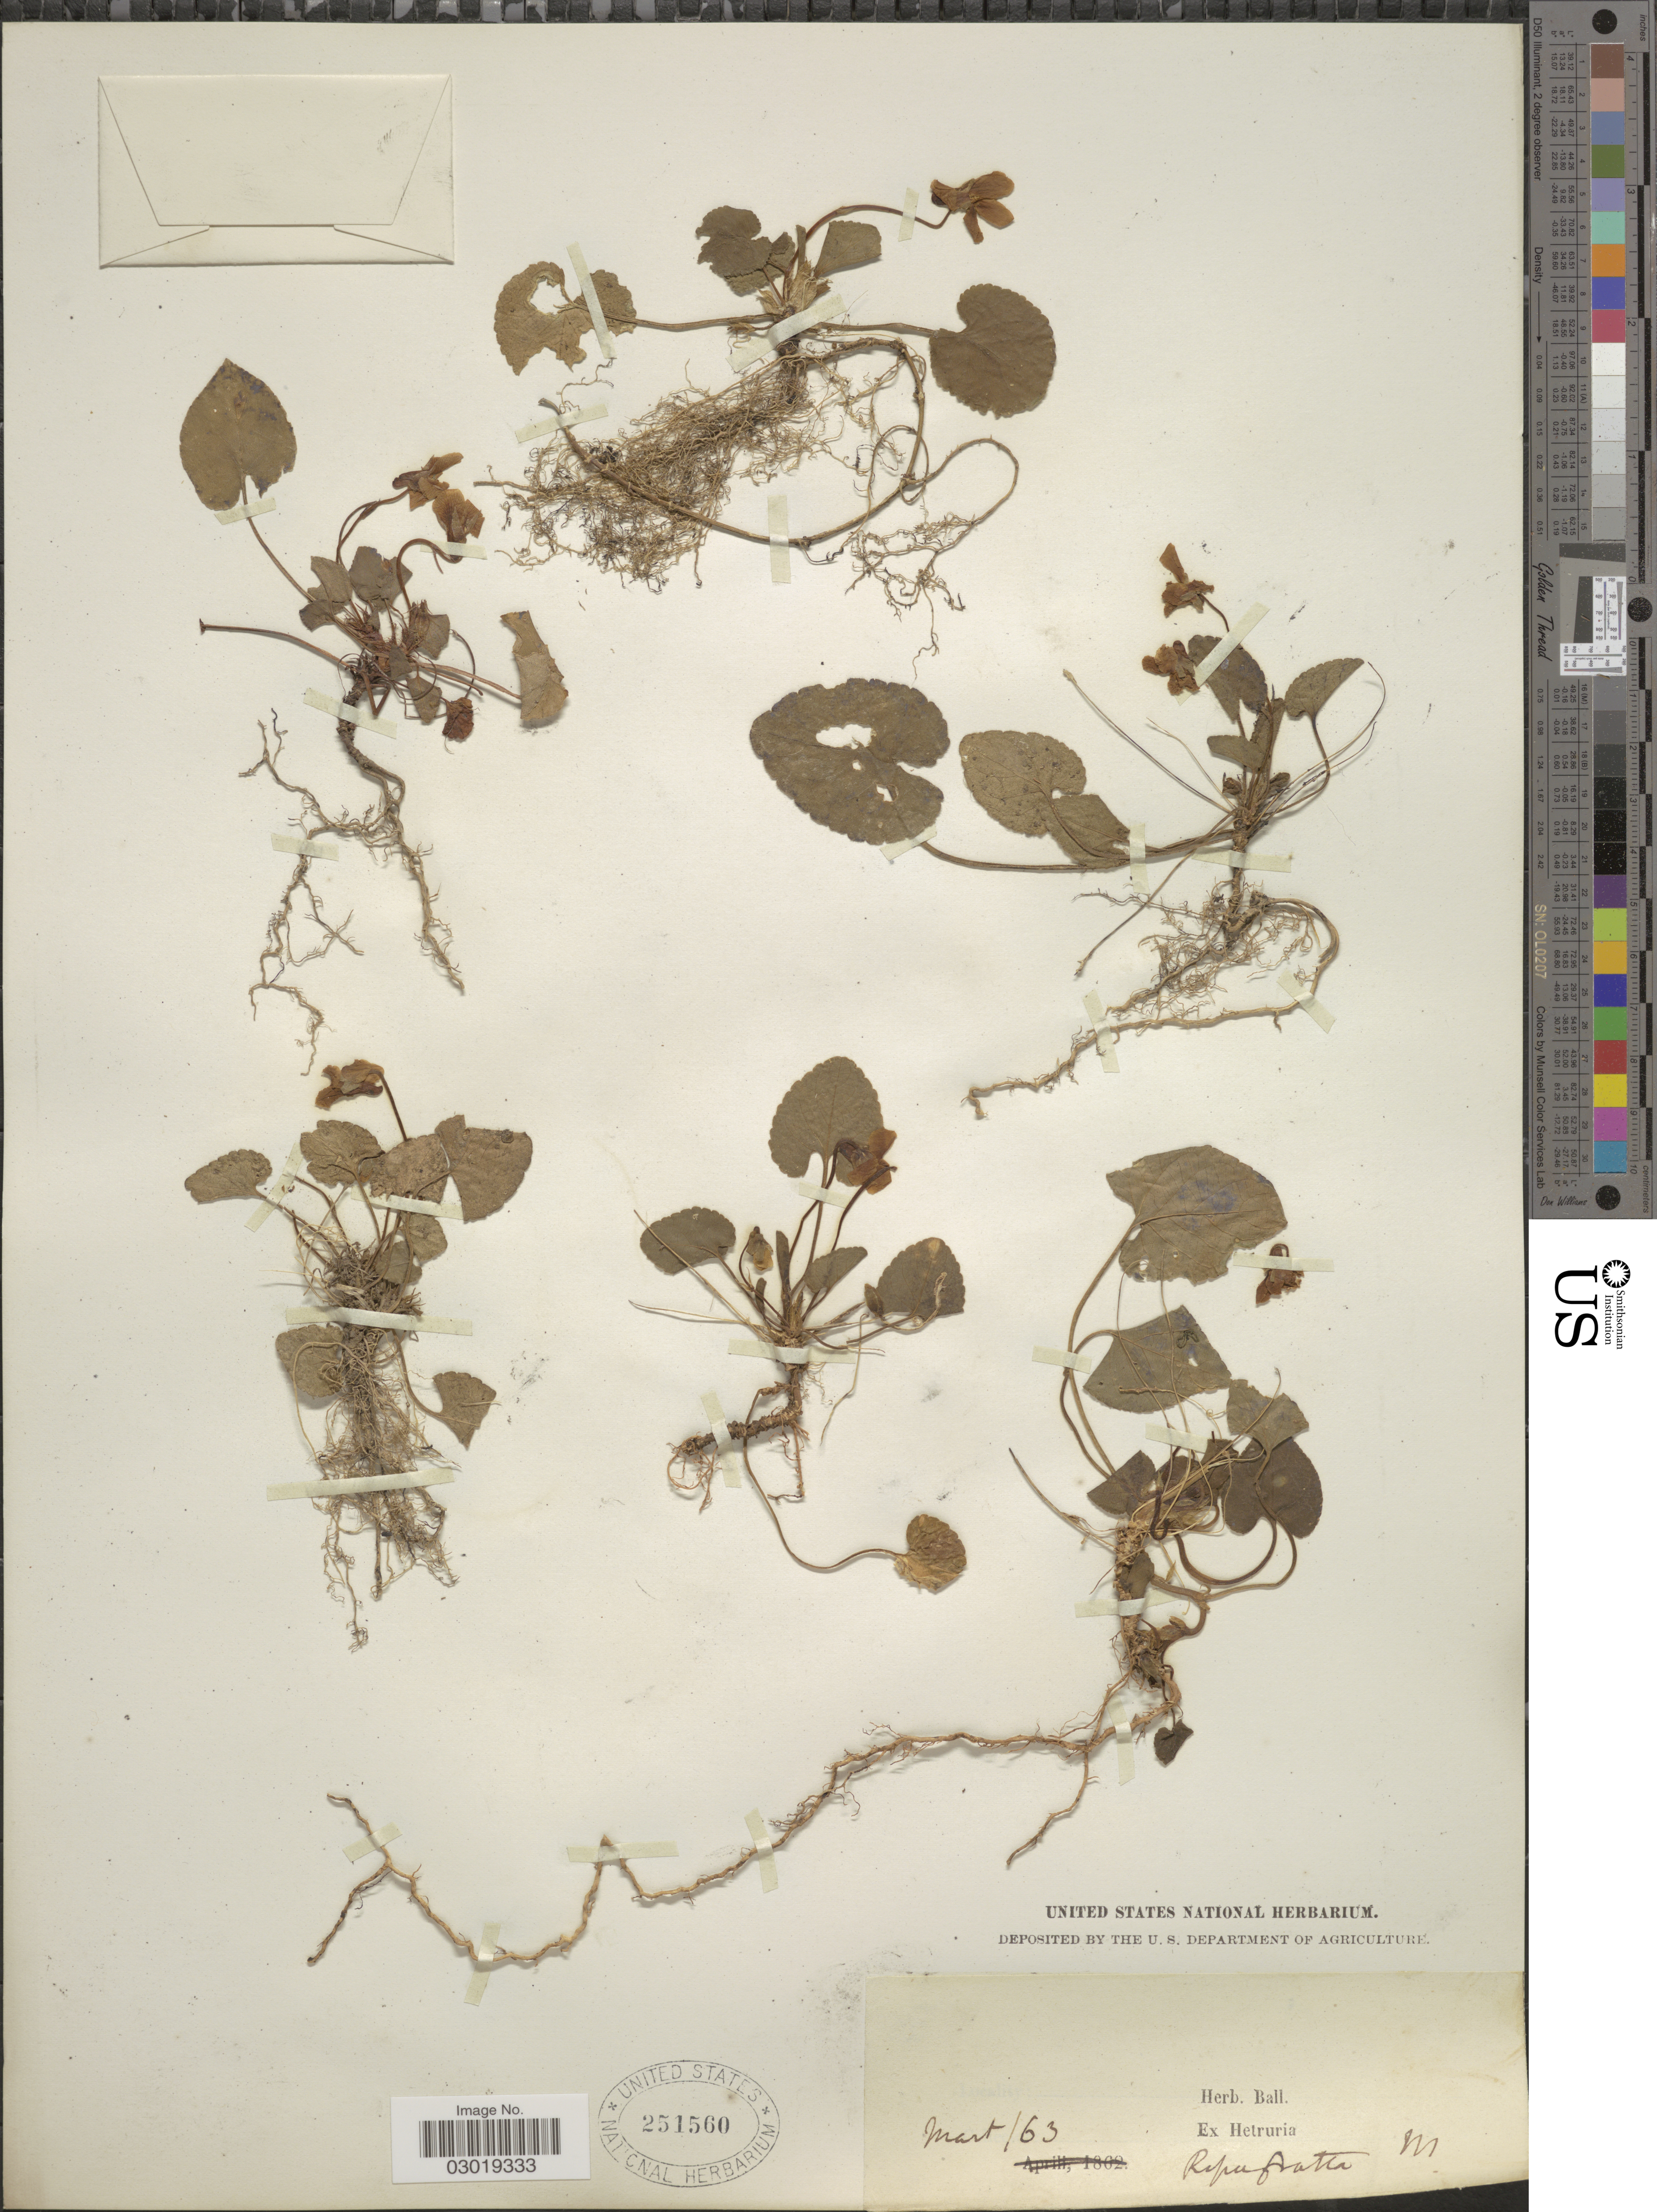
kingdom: Plantae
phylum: Tracheophyta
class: Magnoliopsida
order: Malpighiales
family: Violaceae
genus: Viola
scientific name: Viola sp.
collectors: J. Ball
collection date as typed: Transcribed d/m/y: /3/63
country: Italy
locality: Hetruria.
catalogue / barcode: US 251560